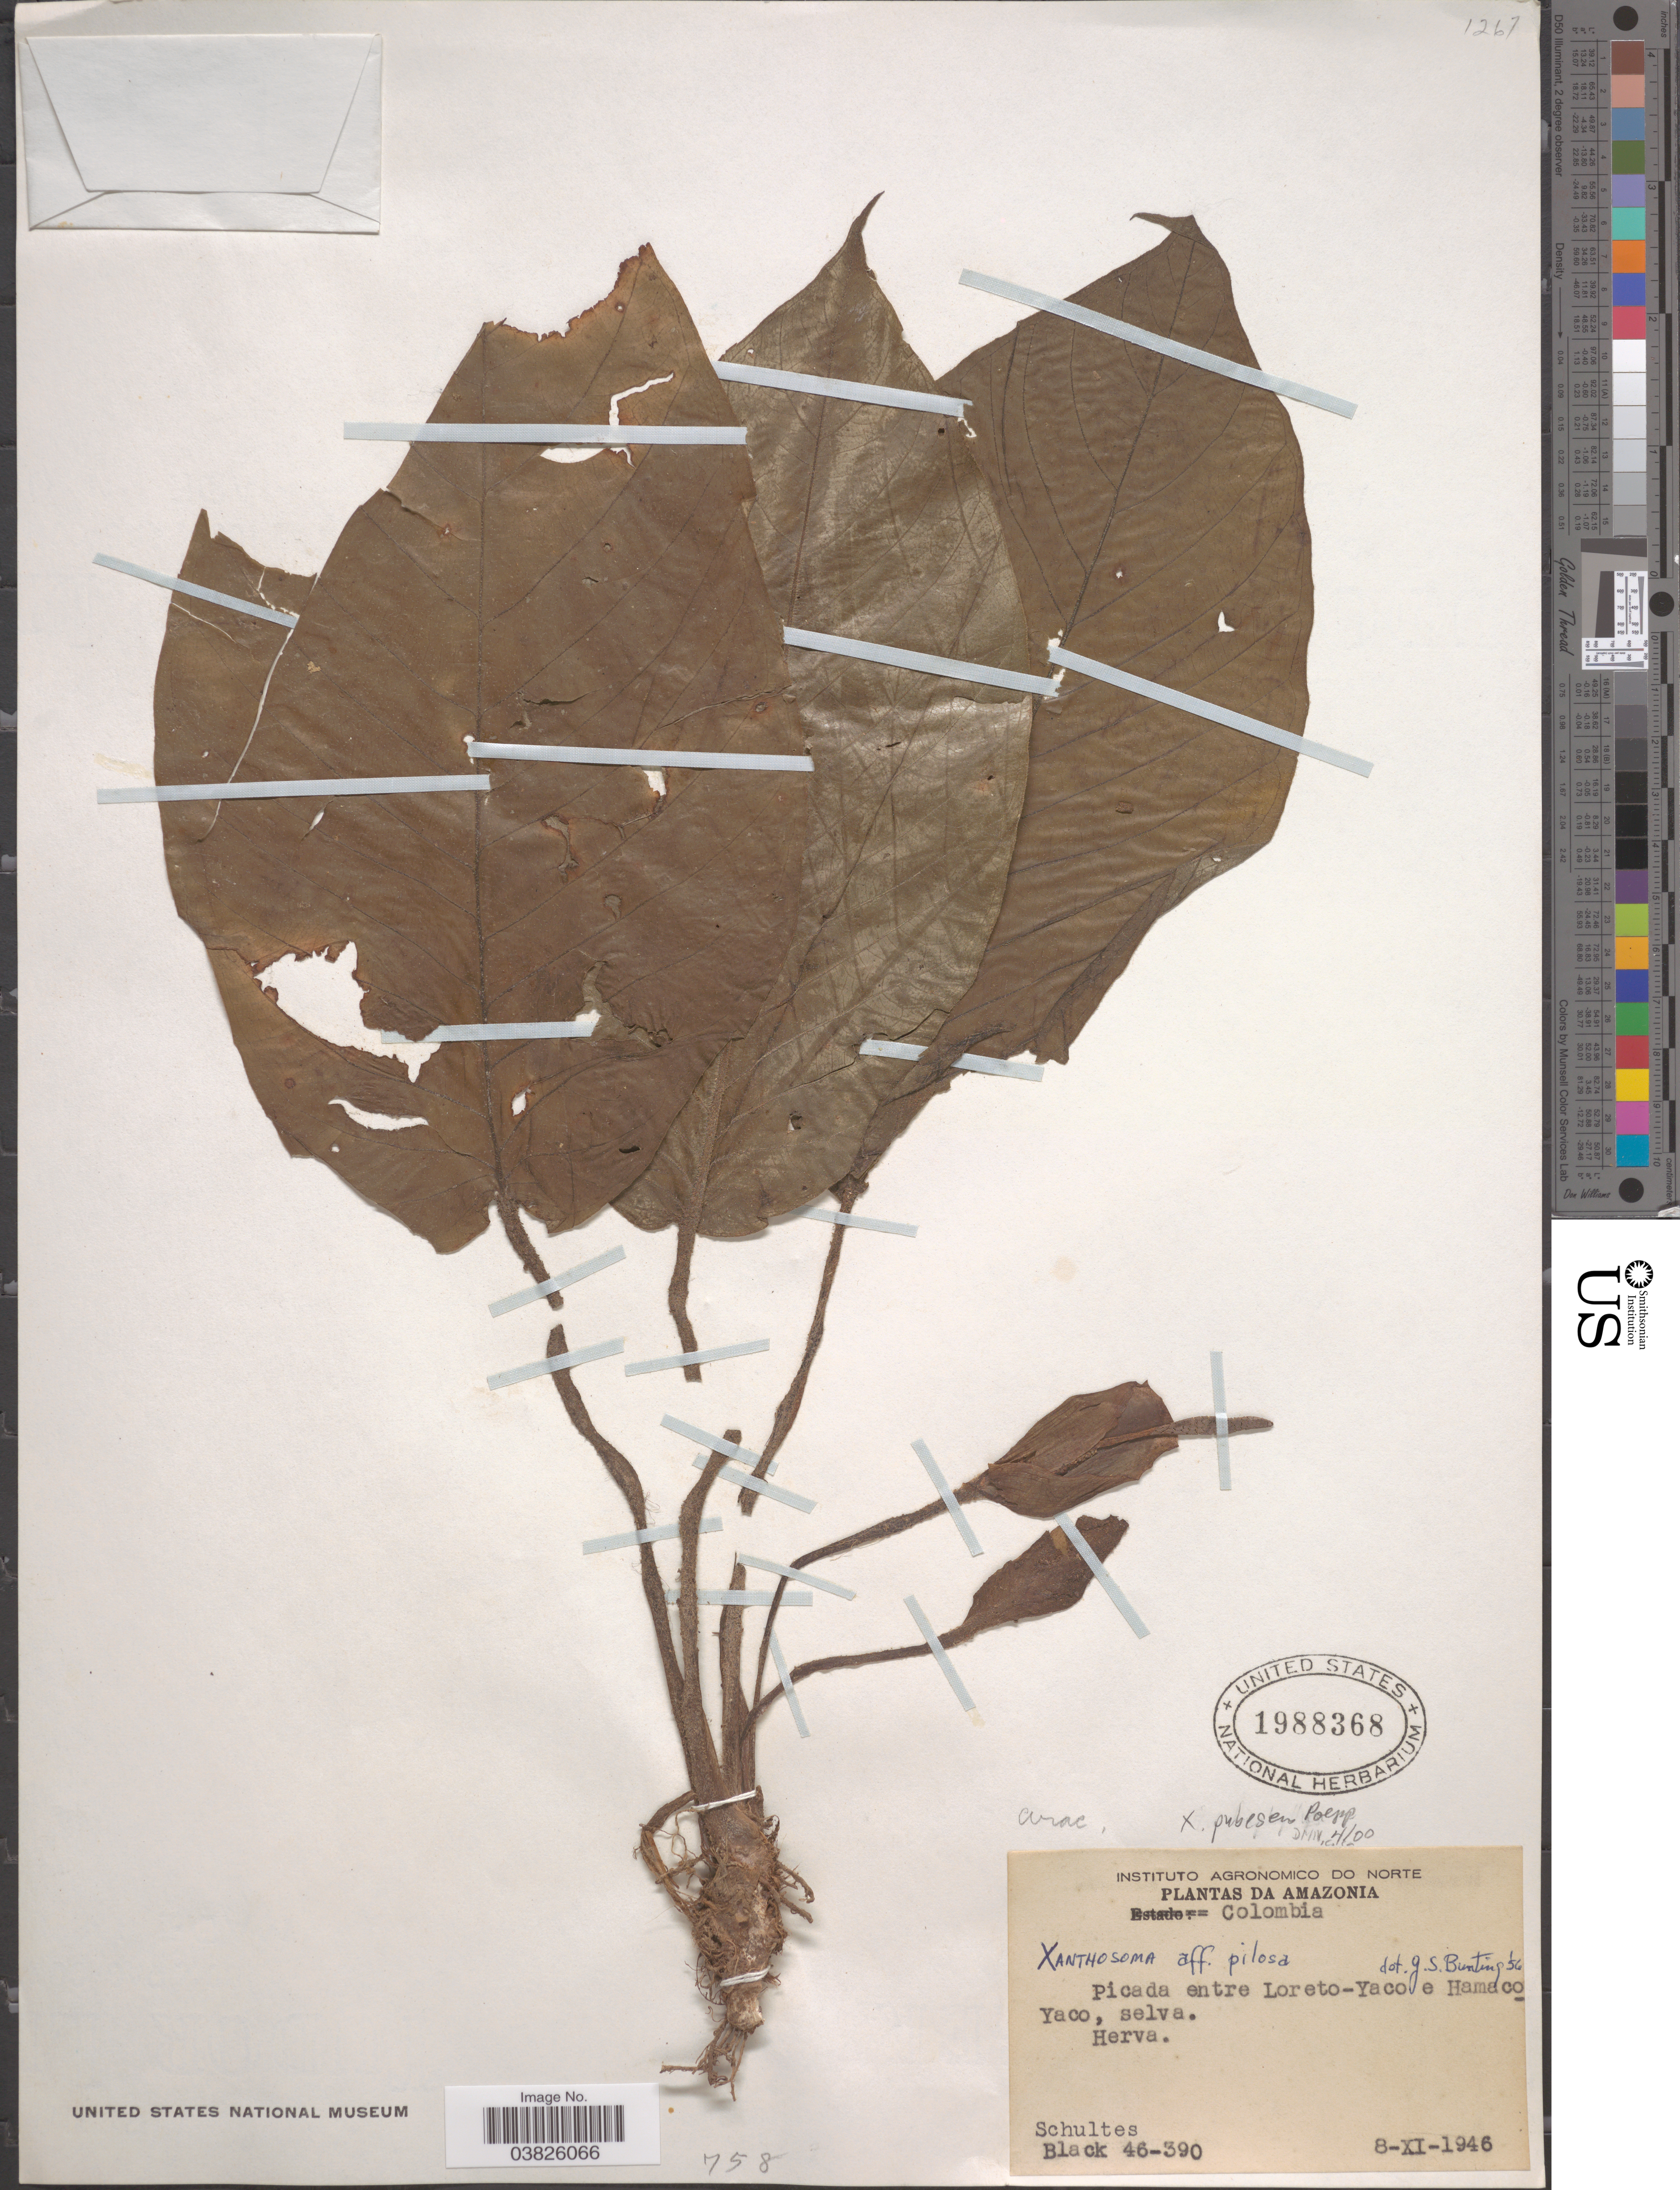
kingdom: Plantae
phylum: Tracheophyta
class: Liliopsida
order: Alismatales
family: Araceae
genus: Xanthosoma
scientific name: Xanthosoma pubescens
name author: Poepp.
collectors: -- Schultes & -- Black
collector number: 46-390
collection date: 1946-11-08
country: Colombia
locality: Amazonia. Picada entre Loreto-Yaco e Hamaco Yaco, selva.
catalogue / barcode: US 1988368